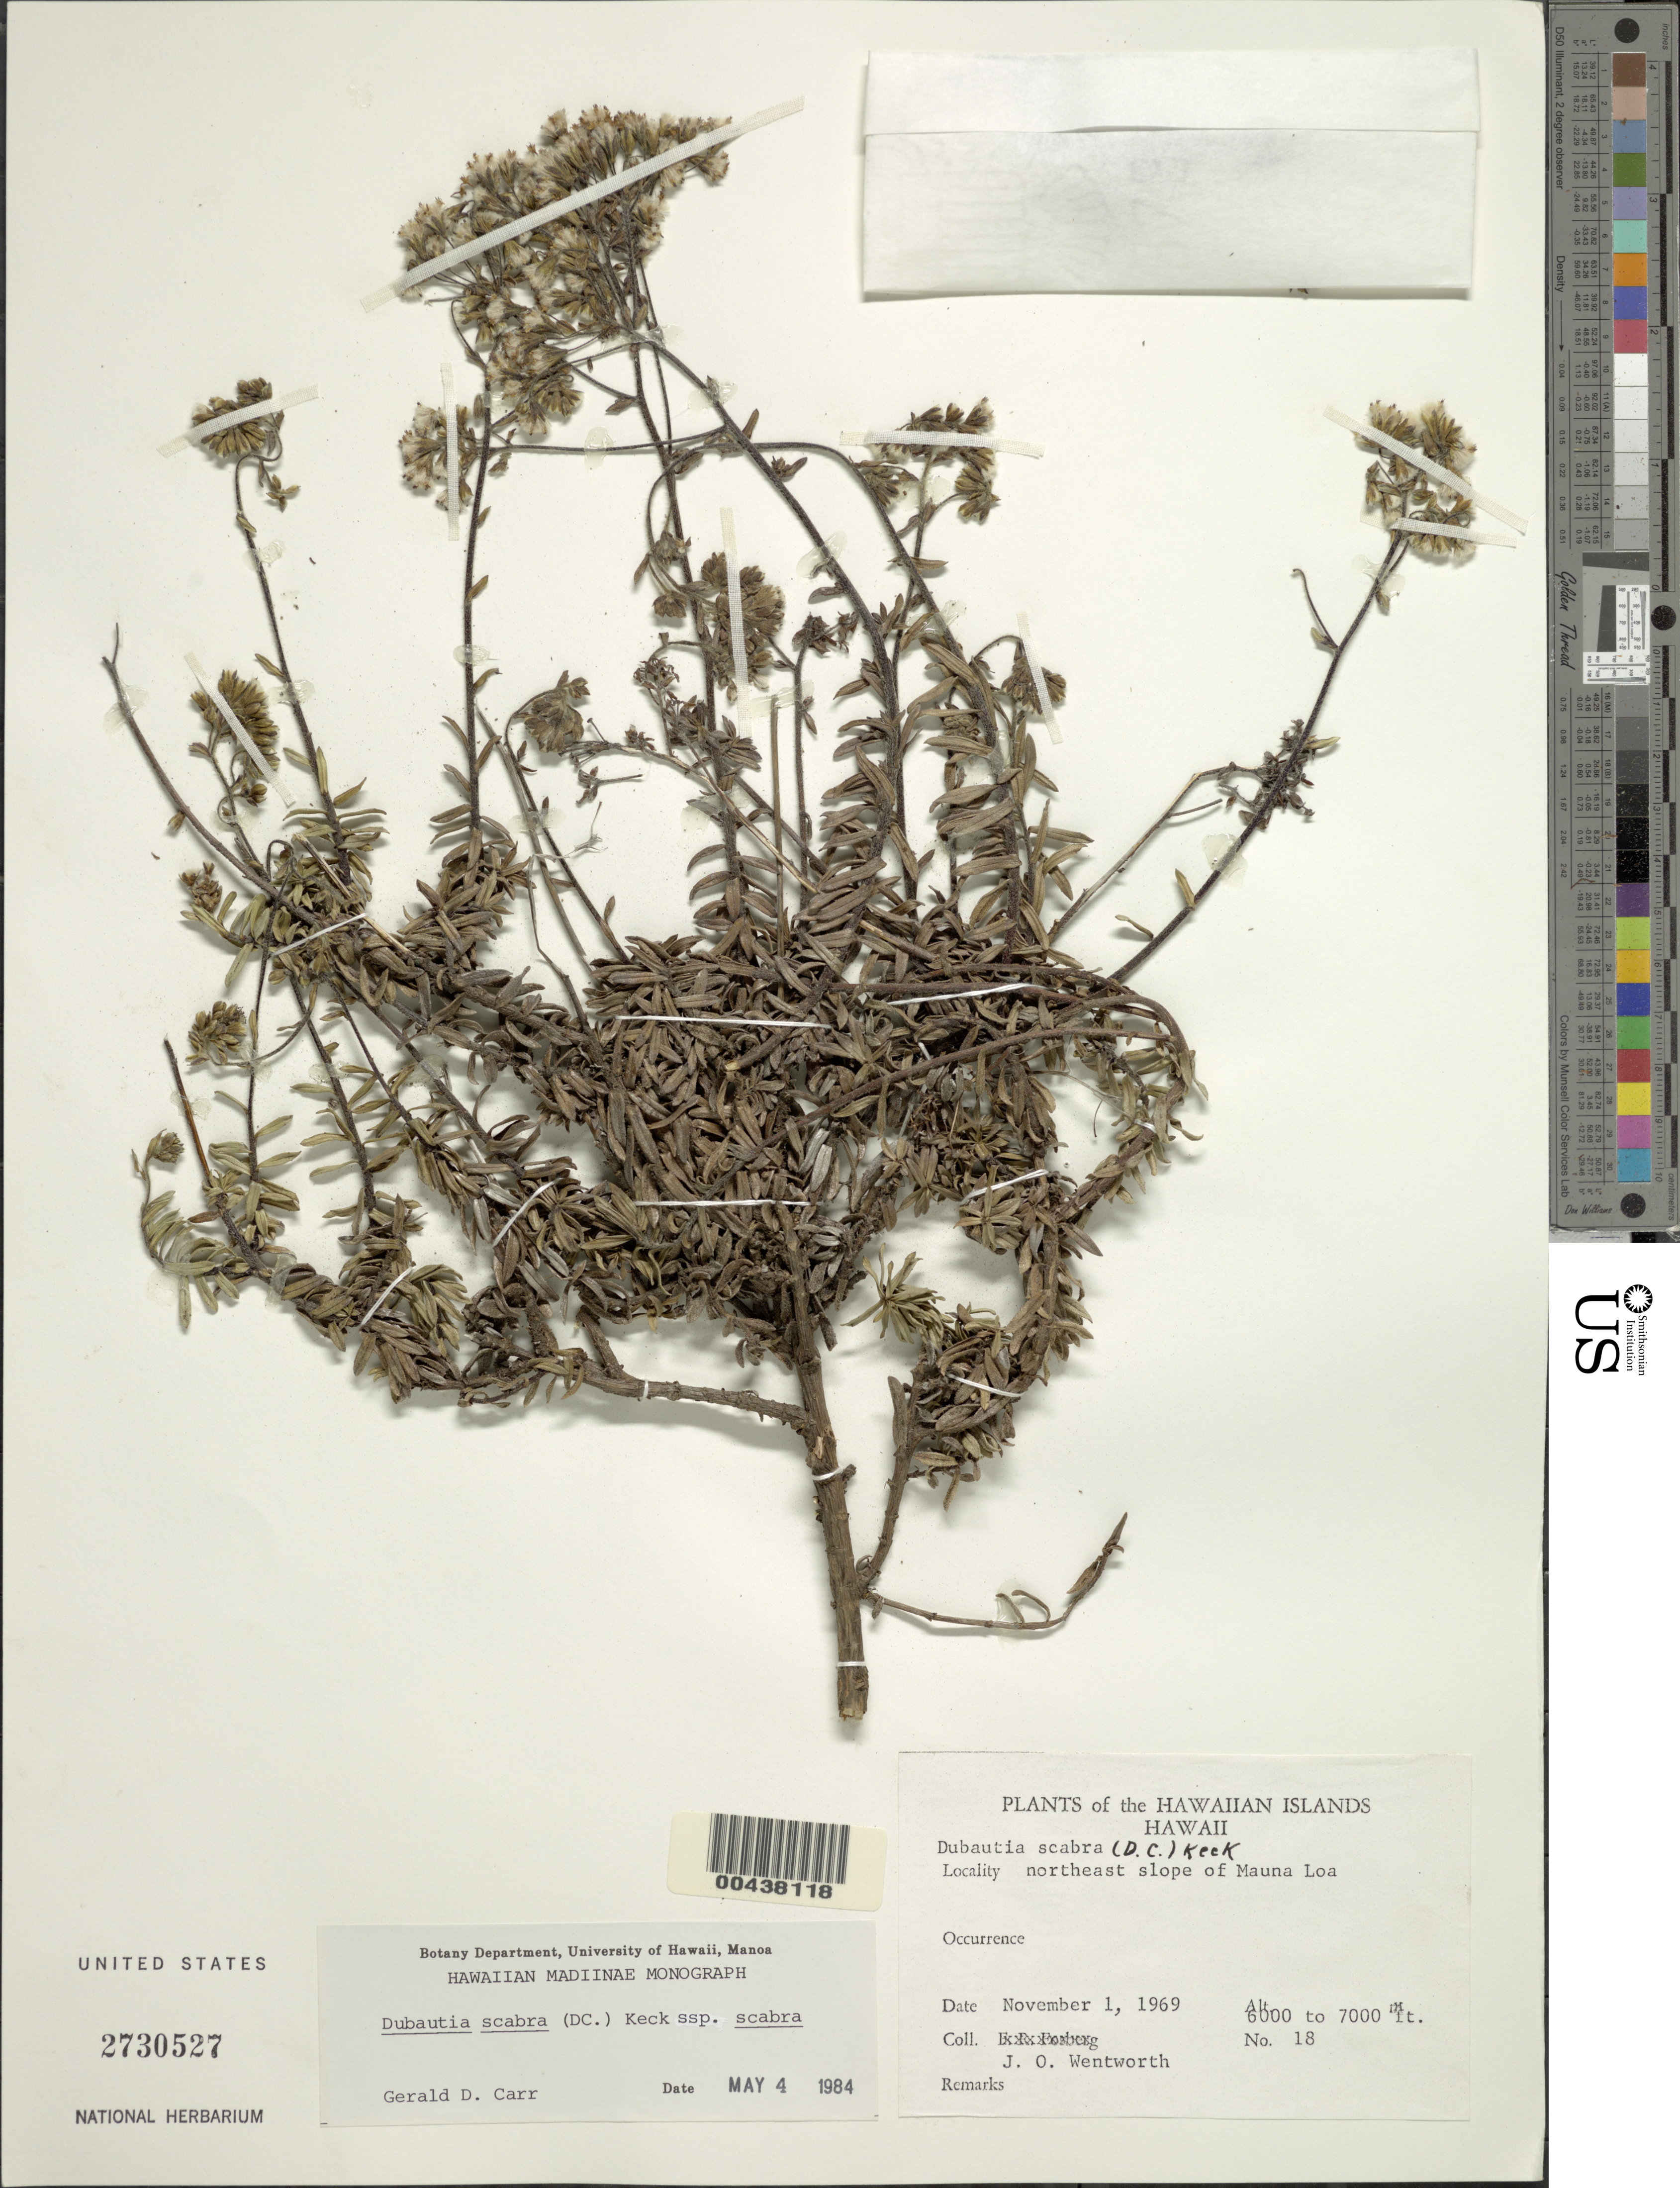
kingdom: Plantae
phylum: Tracheophyta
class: Magnoliopsida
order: Asterales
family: Asteraceae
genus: Dubautia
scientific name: Dubautia scabra subsp. scabra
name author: (DC.) D.D. Keck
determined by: Carr, G. D.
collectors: J. Wentworth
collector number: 18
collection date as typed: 1 Nov 1969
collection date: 1969-11-01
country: United States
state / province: Hawaii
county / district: Hawaii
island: Hawaii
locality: NE slope of Mauna Loa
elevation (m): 1829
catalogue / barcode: US 2730527